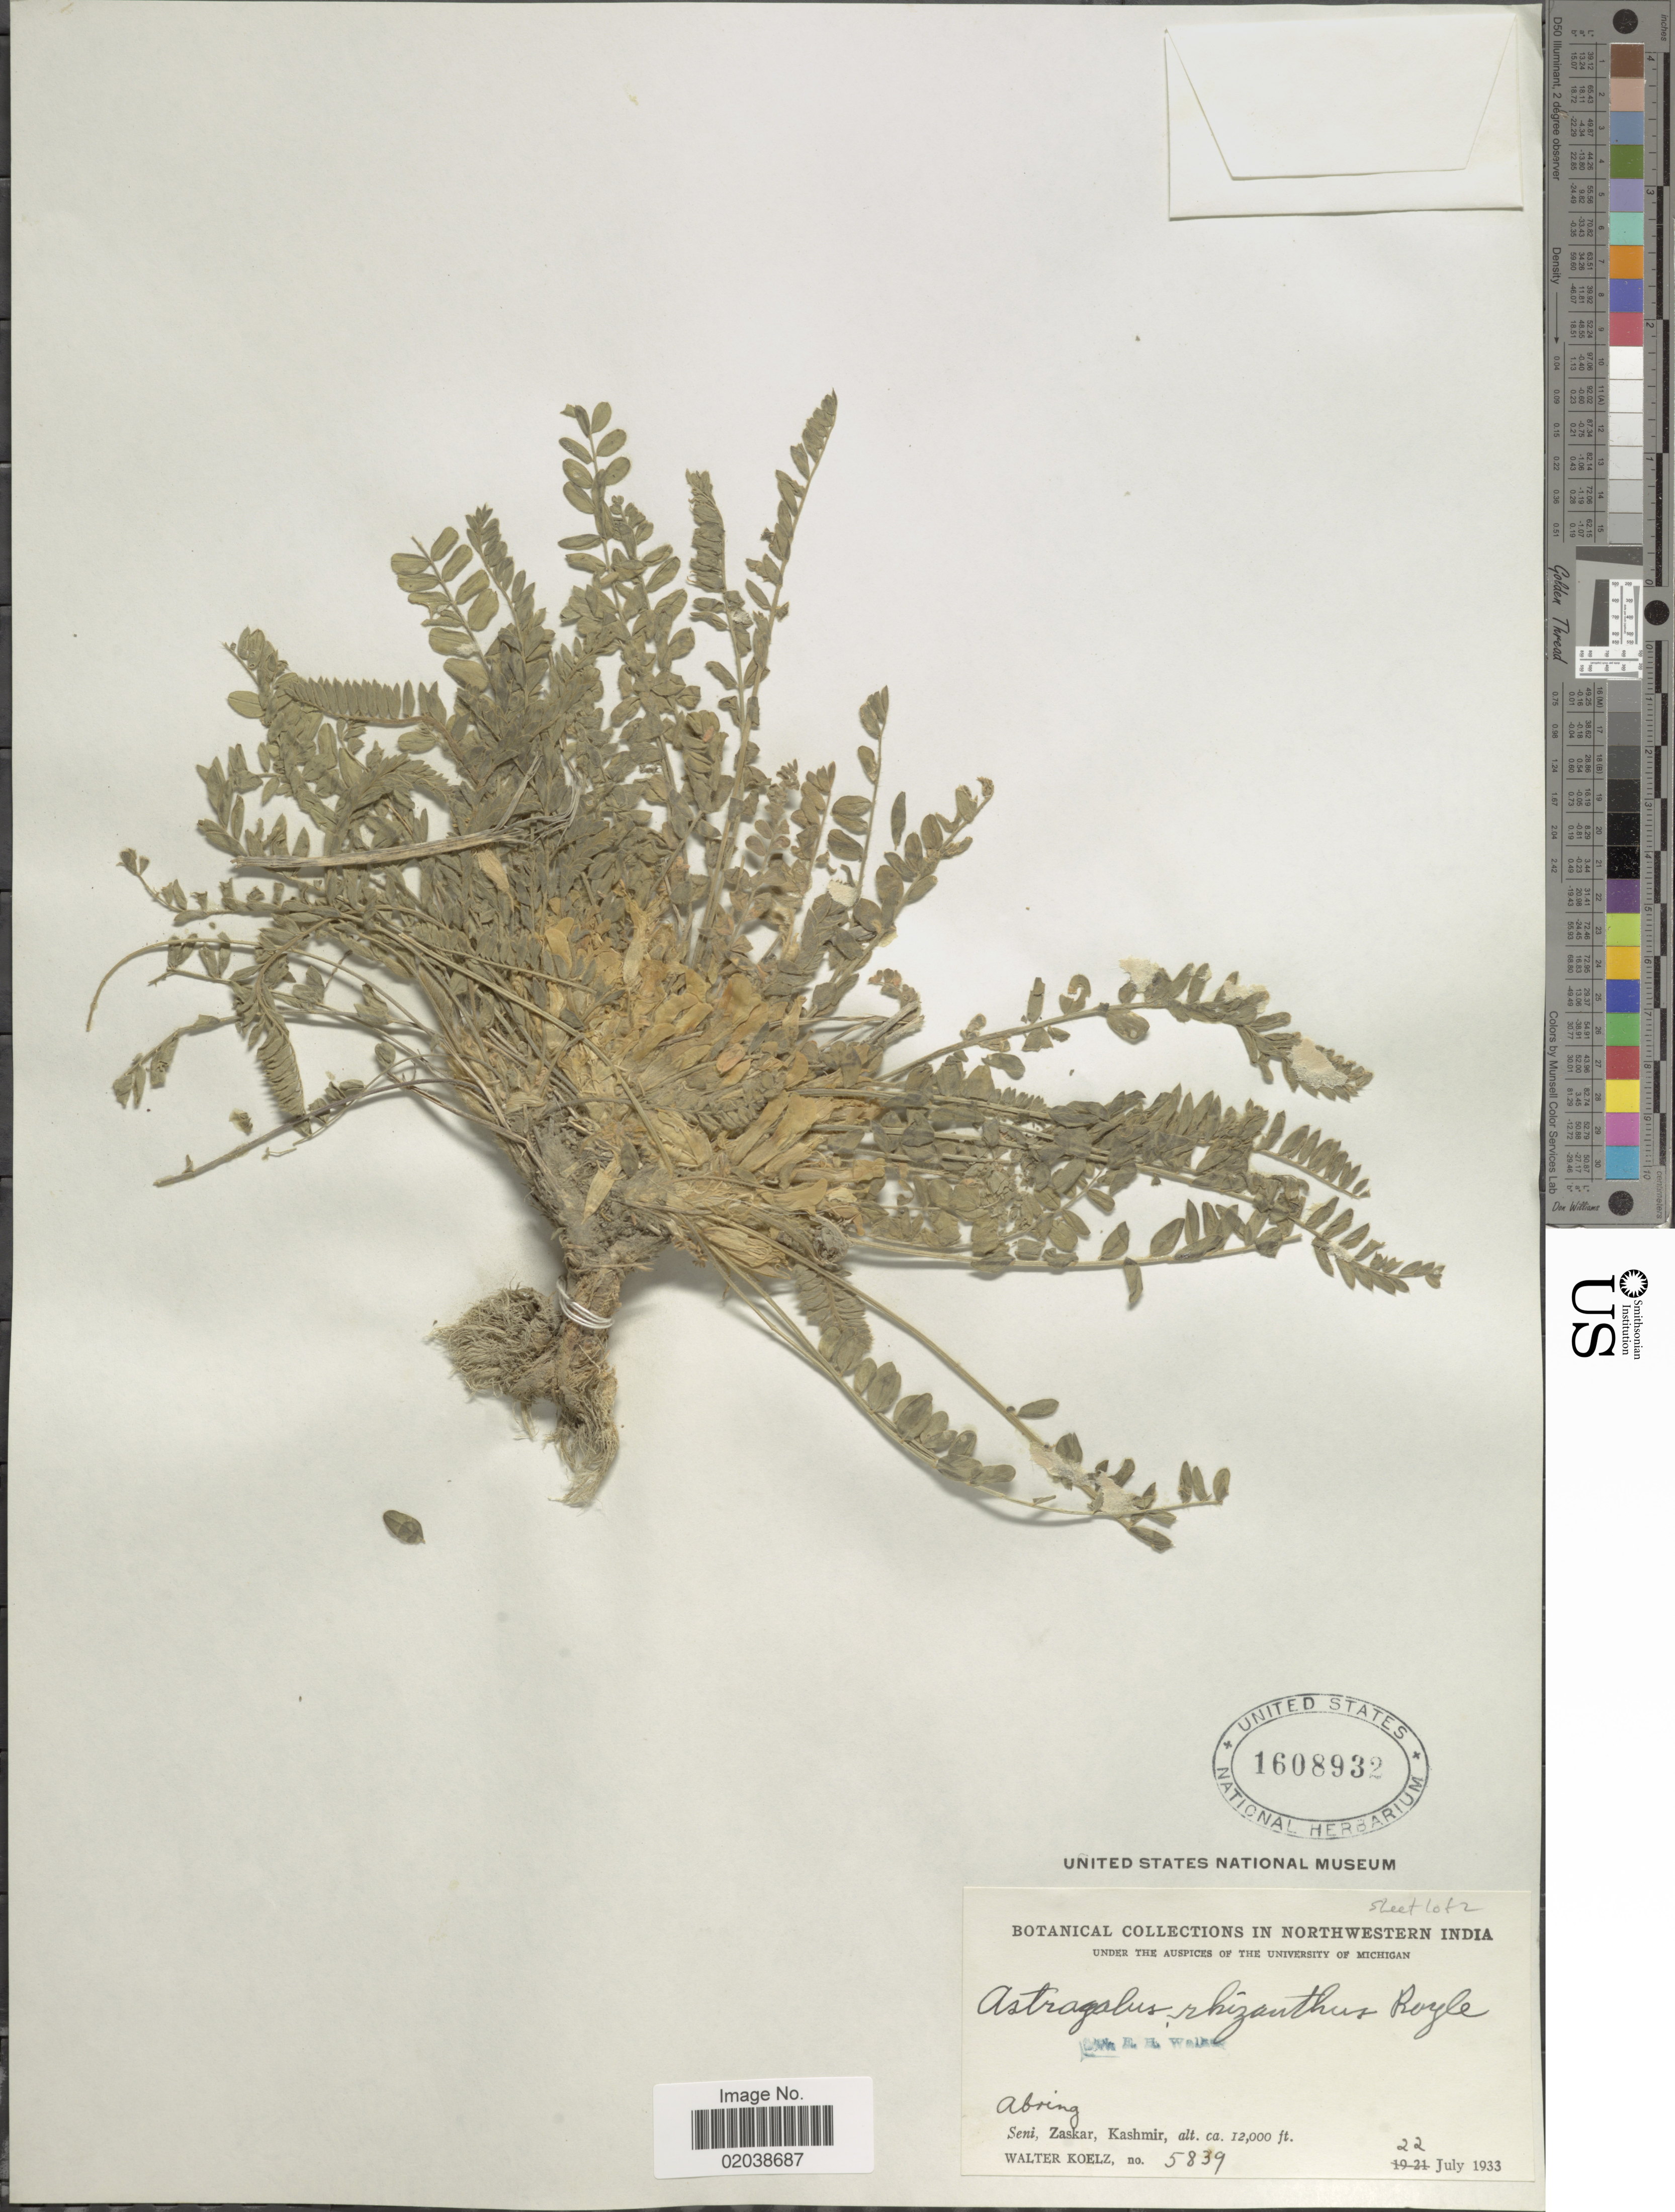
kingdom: Plantae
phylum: Tracheophyta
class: Magnoliopsida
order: Fabales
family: Fabaceae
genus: Astragalus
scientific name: Astragalus rhizanthus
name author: Royle & Benth.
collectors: W. N. Koelz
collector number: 5839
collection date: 1933-07-22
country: India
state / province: Jammu and Kashmir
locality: Northwestern India. Seni, Zaskar, Kashmir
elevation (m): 3658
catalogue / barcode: US 1608932